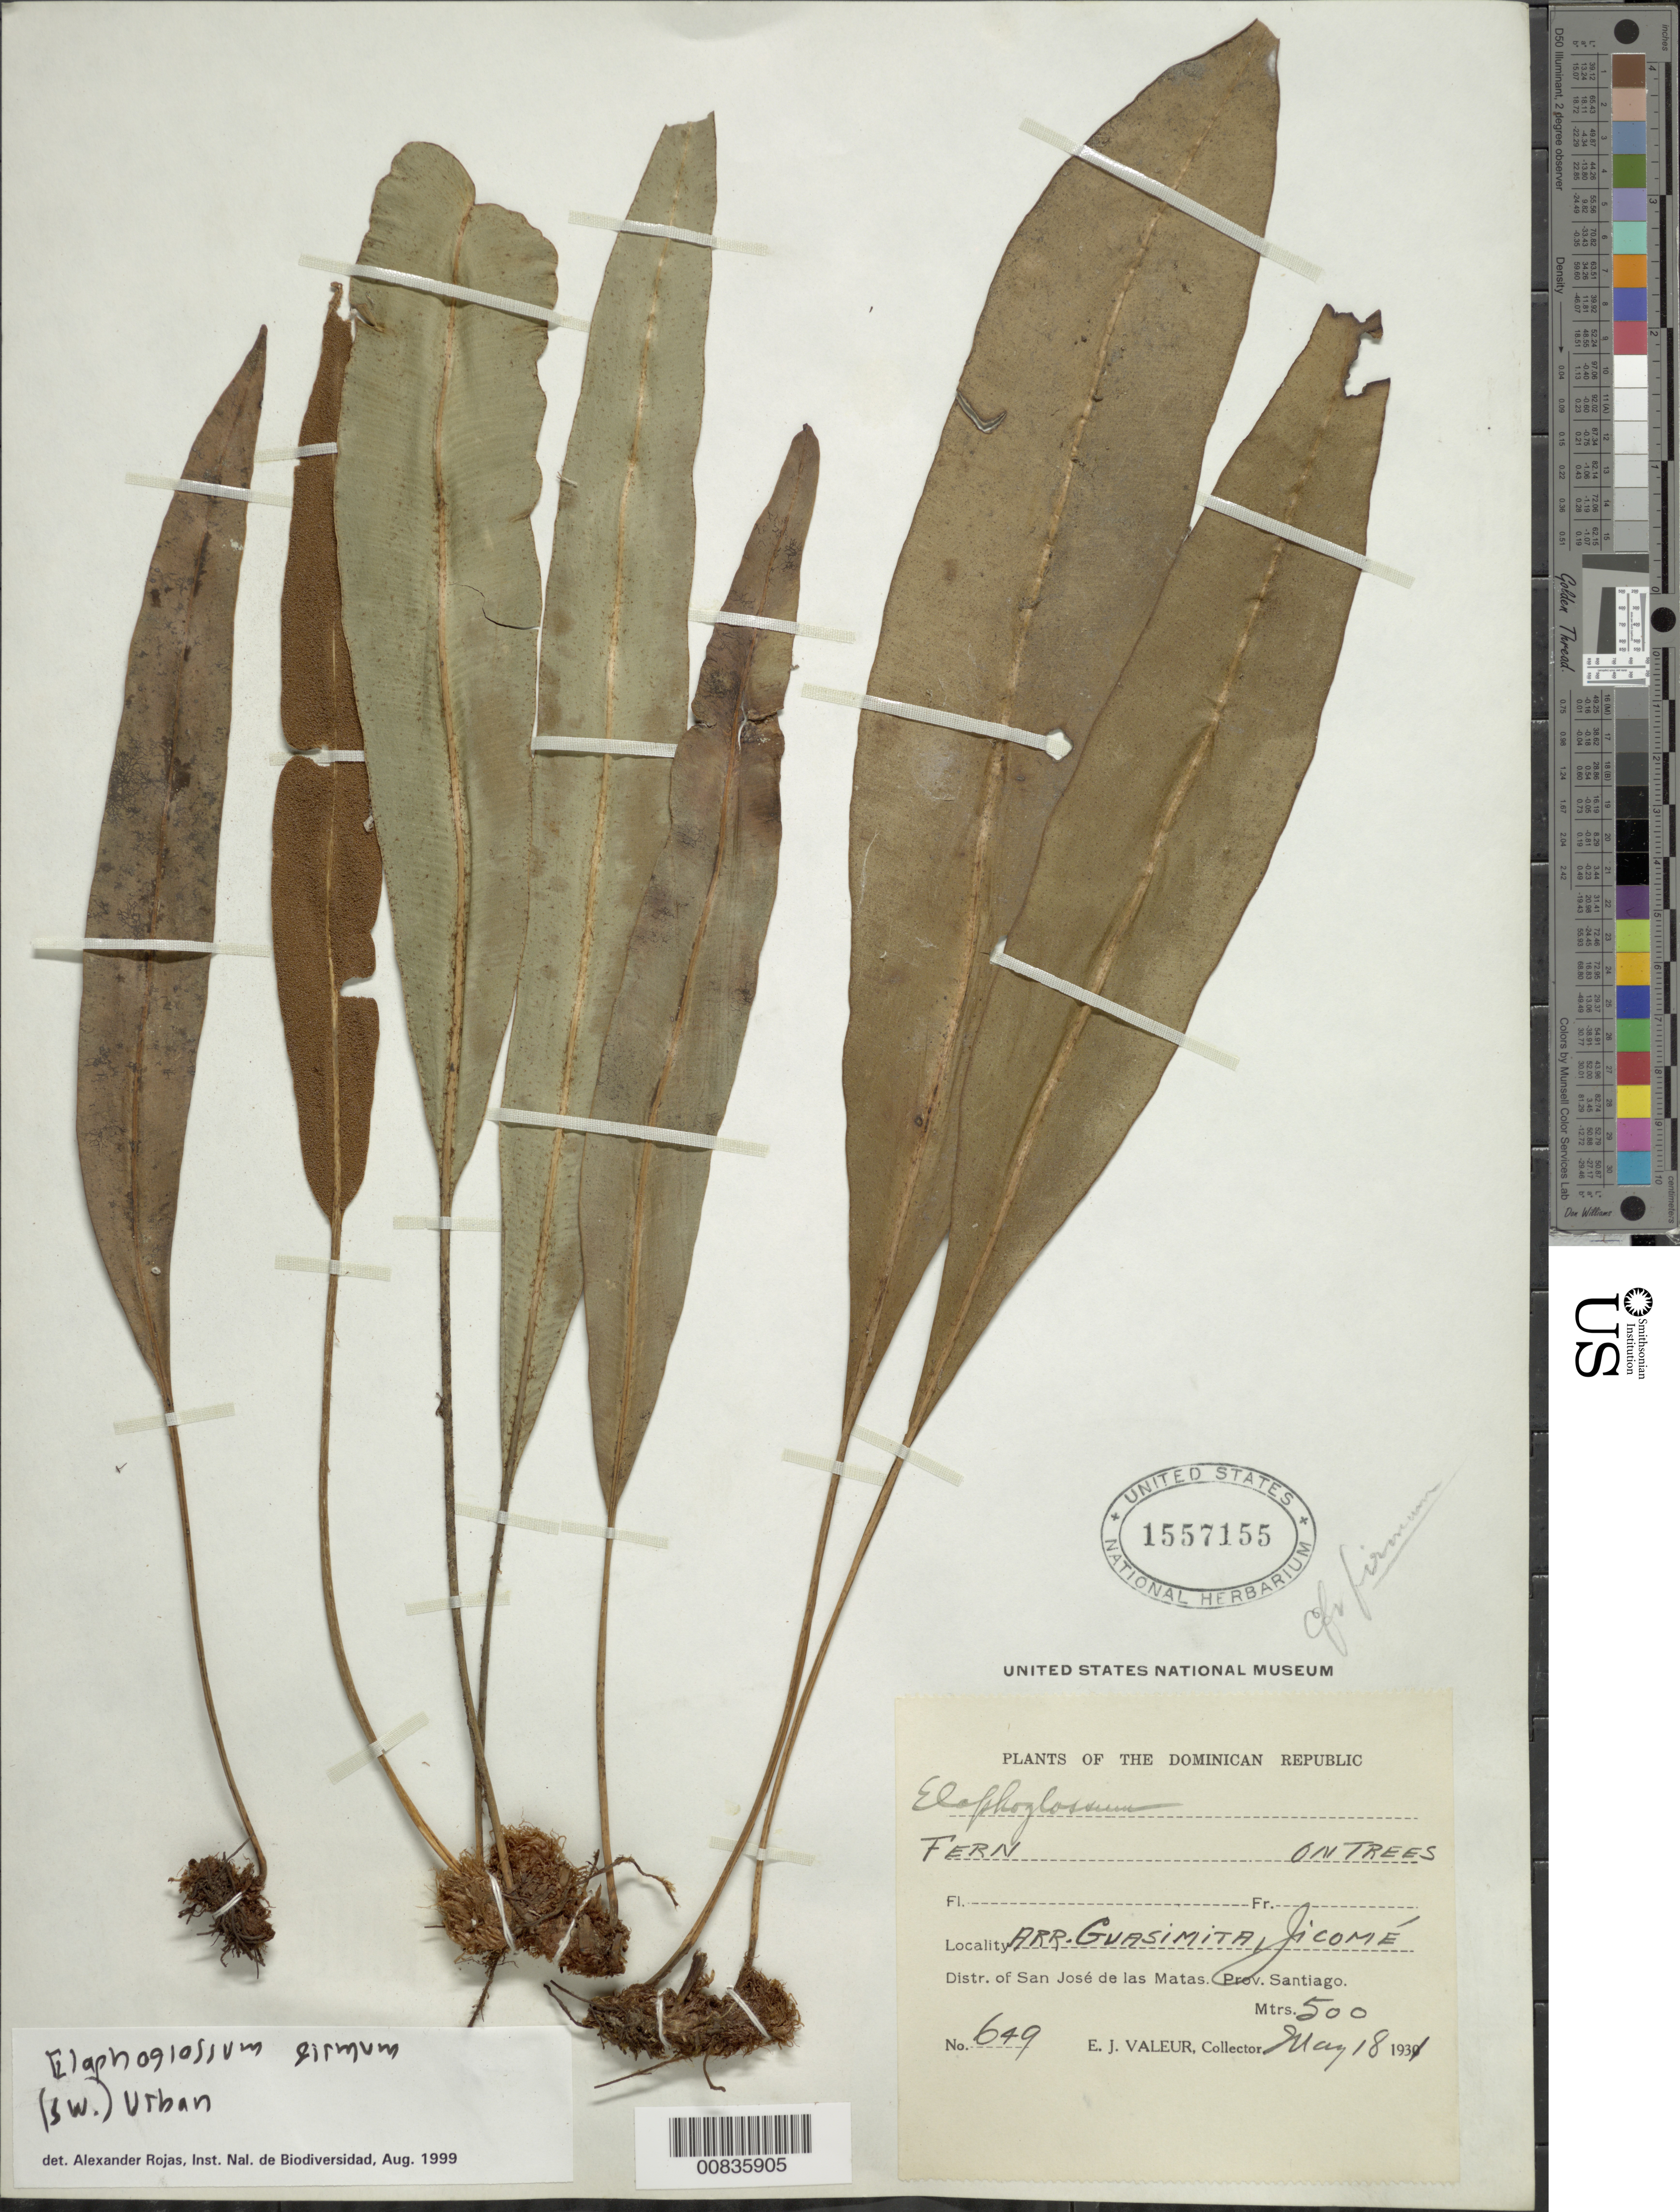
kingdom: Plantae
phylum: Tracheophyta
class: Polypodiopsida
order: Polypodiales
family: Dryopteridaceae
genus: Elaphoglossum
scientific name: Elaphoglossum firmum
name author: (Mett.) Urb.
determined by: Rojas, A.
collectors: E. Valeur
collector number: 649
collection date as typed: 18 May 1931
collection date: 1931-05-18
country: Dominican Republic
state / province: Santiago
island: Hispaniola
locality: Dist. San José de las Matas, Arr. Guasimita, Jicomé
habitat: On trees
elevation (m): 500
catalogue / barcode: US 1557155